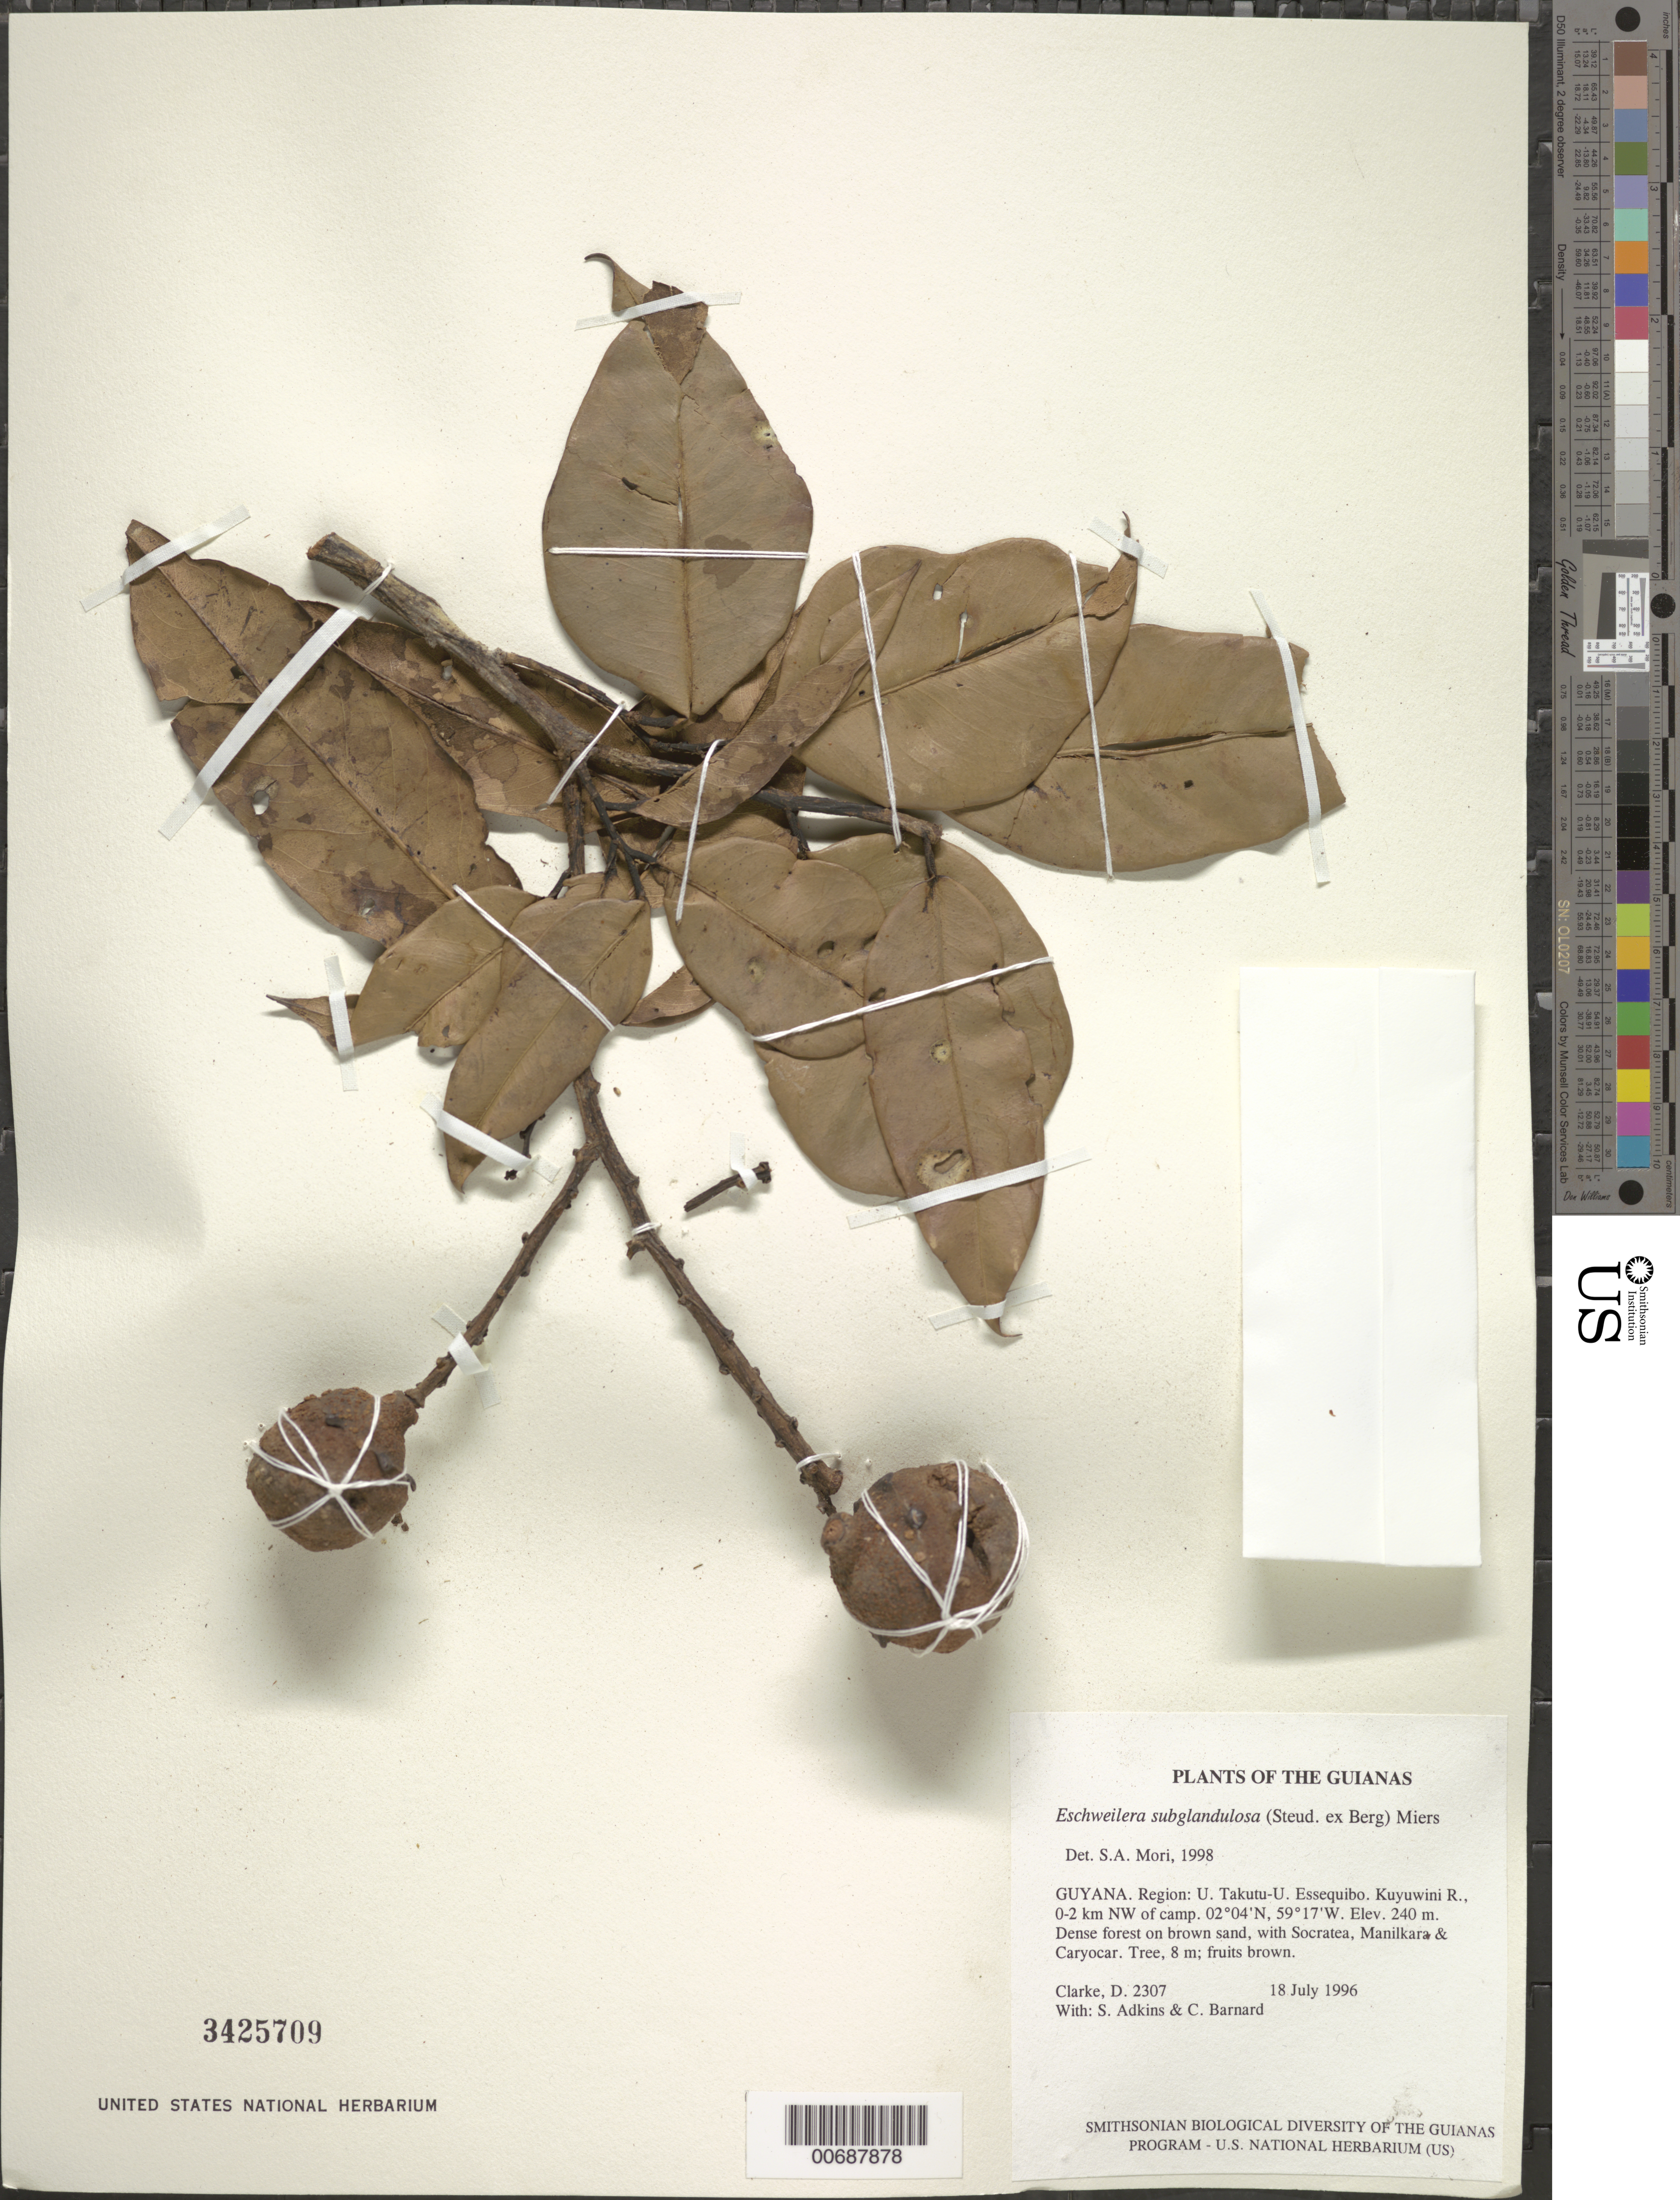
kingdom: Plantae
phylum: Tracheophyta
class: Magnoliopsida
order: Ericales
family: Lecythidaceae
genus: Eschweilera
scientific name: Eschweilera subglandulosa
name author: (Steud. ex Berg) Miers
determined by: Mori, Scott A.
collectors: H. D. Clarke, S. Adkins & C. Bernard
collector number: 2307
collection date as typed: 18 July 1996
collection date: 1996-07-18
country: Guyana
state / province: U. Takutu-U. Essequibo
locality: Kuyuwini R., 0-2 km NW of camp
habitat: Dense forest on brown sand, with Socratea, Manilkara & Caryocar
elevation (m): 240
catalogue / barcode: US 3425709